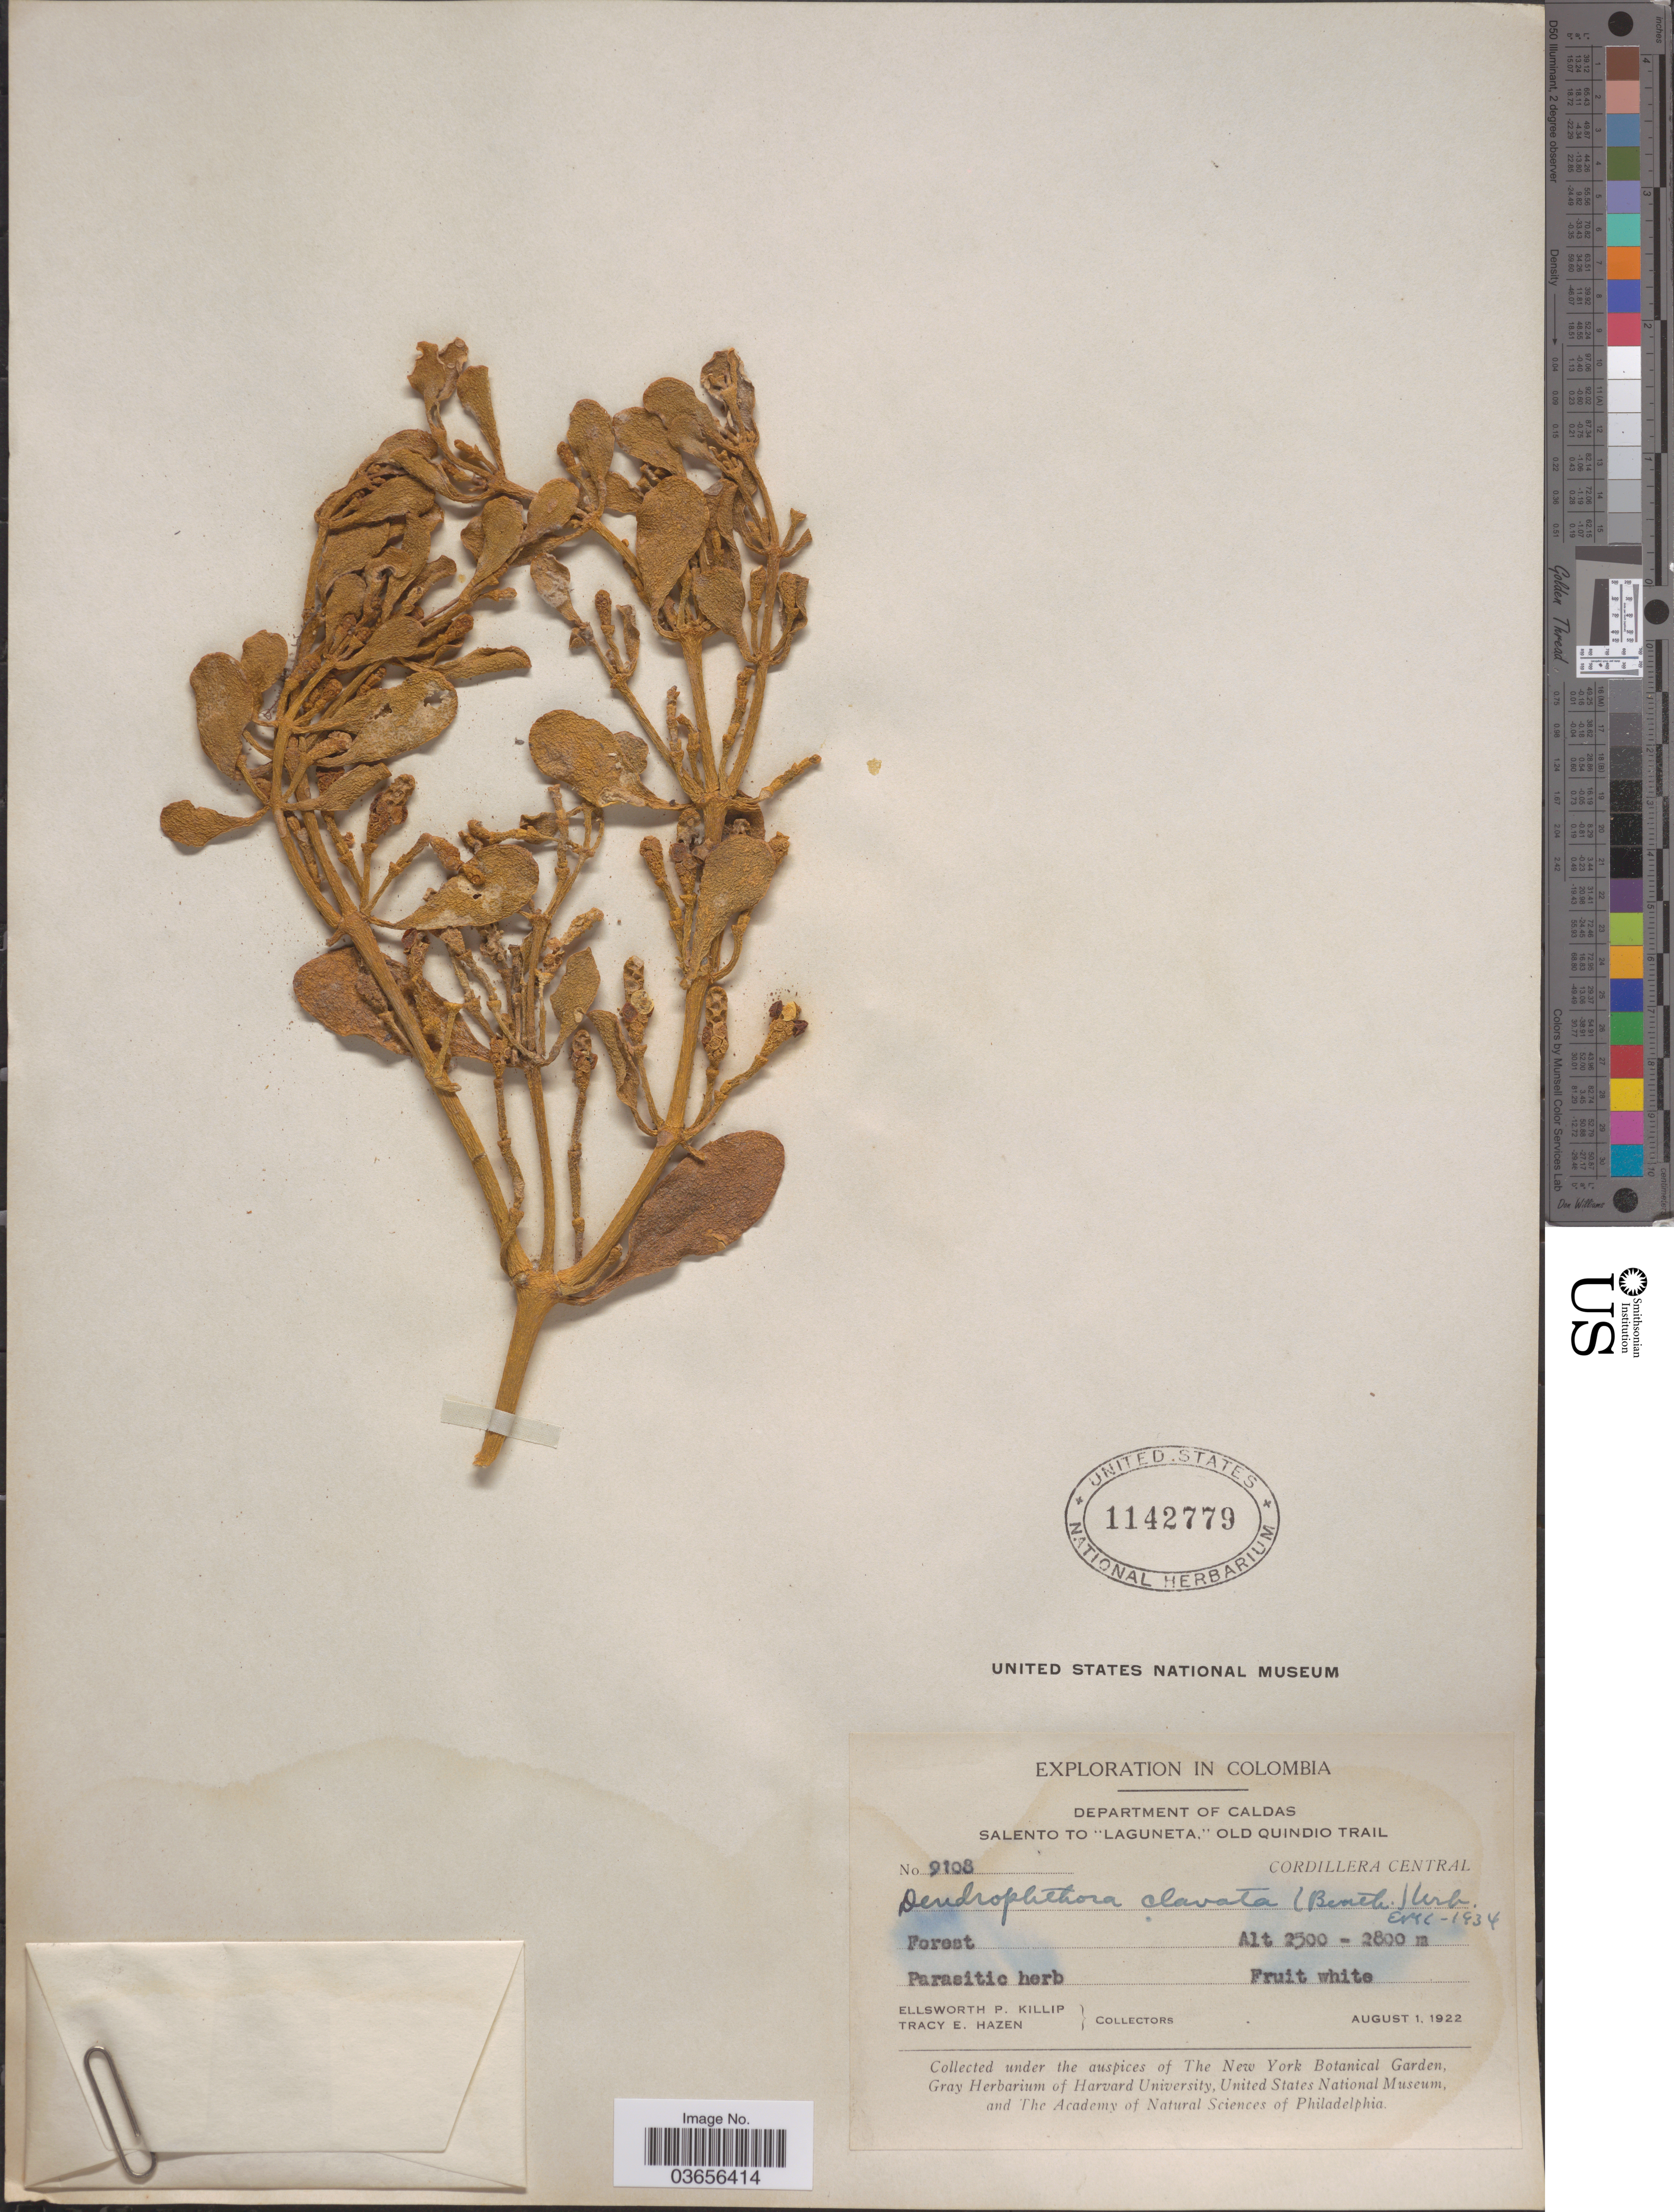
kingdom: Plantae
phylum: Tracheophyta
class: Magnoliopsida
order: Santalales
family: Viscaceae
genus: Dendrophthora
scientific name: Dendrophthora clavata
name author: (Benth.) Urb.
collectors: E. P. Killip & T. E. Hazen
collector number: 9108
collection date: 1922-08-01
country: Colombia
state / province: Caldas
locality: Department of Caldas. Salento to "Laguneta", old Quindio Trail. Cordillera Central.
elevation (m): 2500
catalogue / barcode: US 1142779